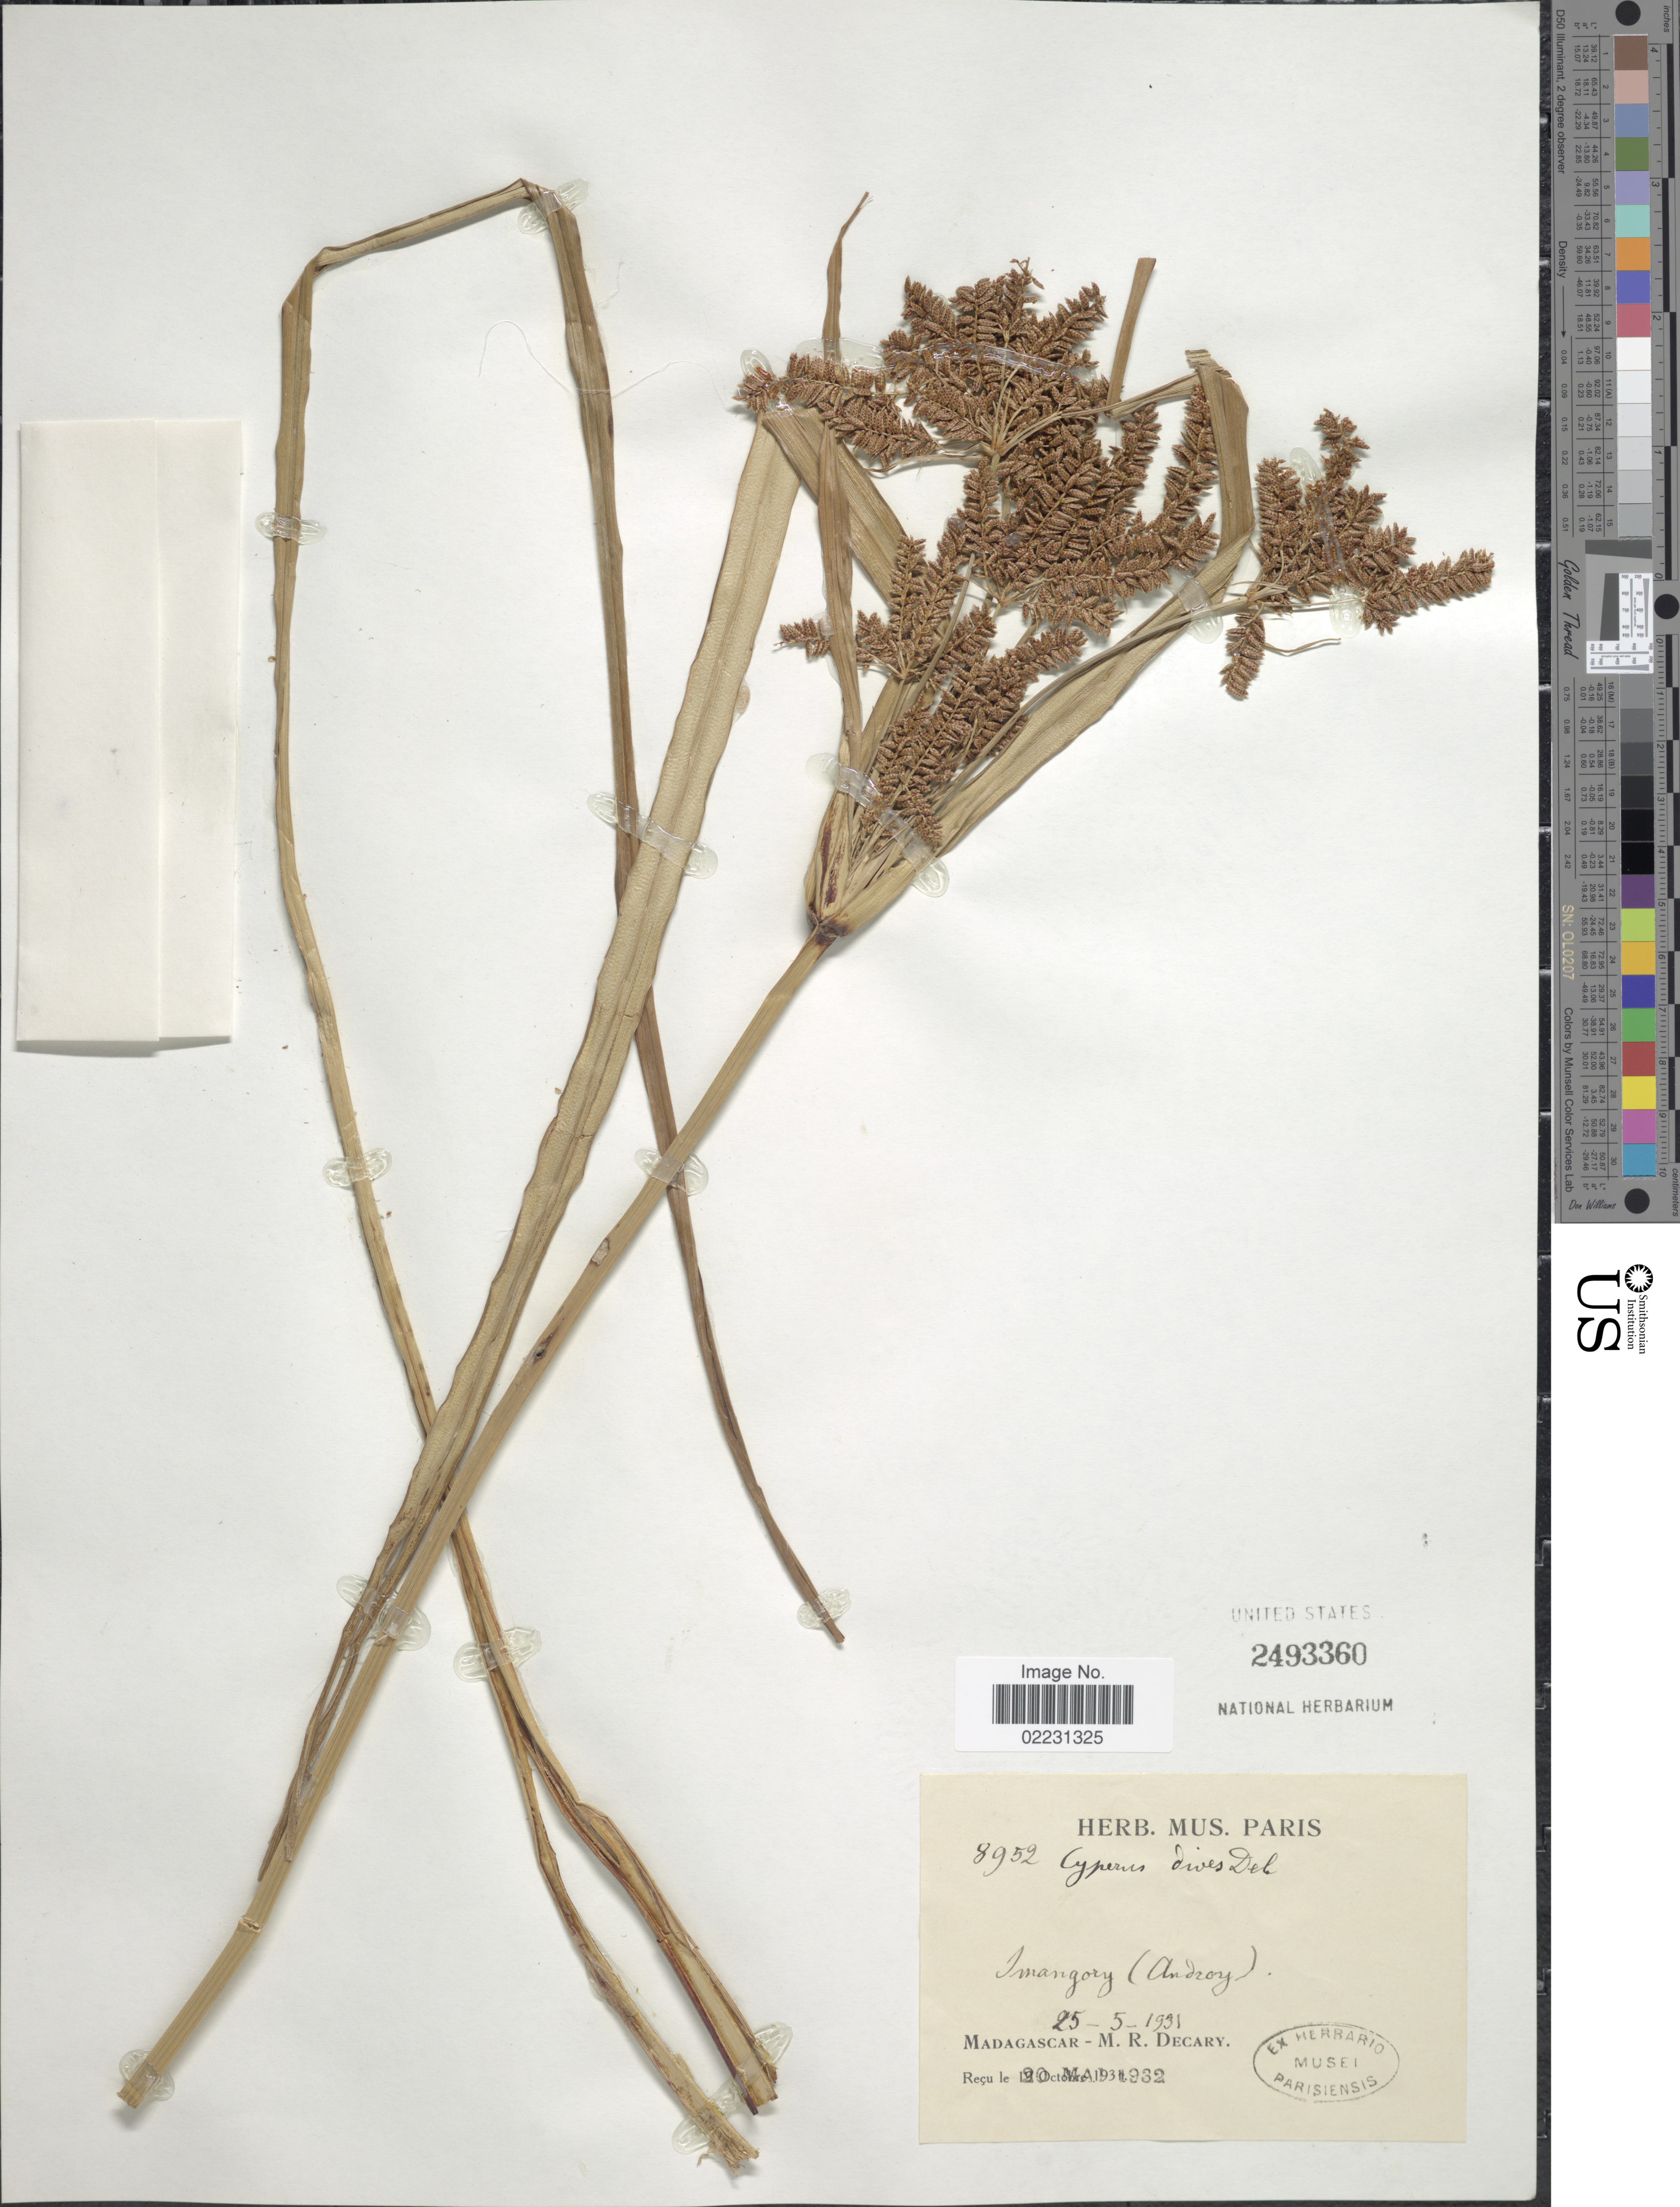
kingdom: Plantae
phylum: Tracheophyta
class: Liliopsida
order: Poales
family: Cyperaceae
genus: Cyperus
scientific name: Cyperus dives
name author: Delile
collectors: R. Decary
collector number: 8952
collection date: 1931-05-25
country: Madagascar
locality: Imangory (Androry)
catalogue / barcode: US 2493360